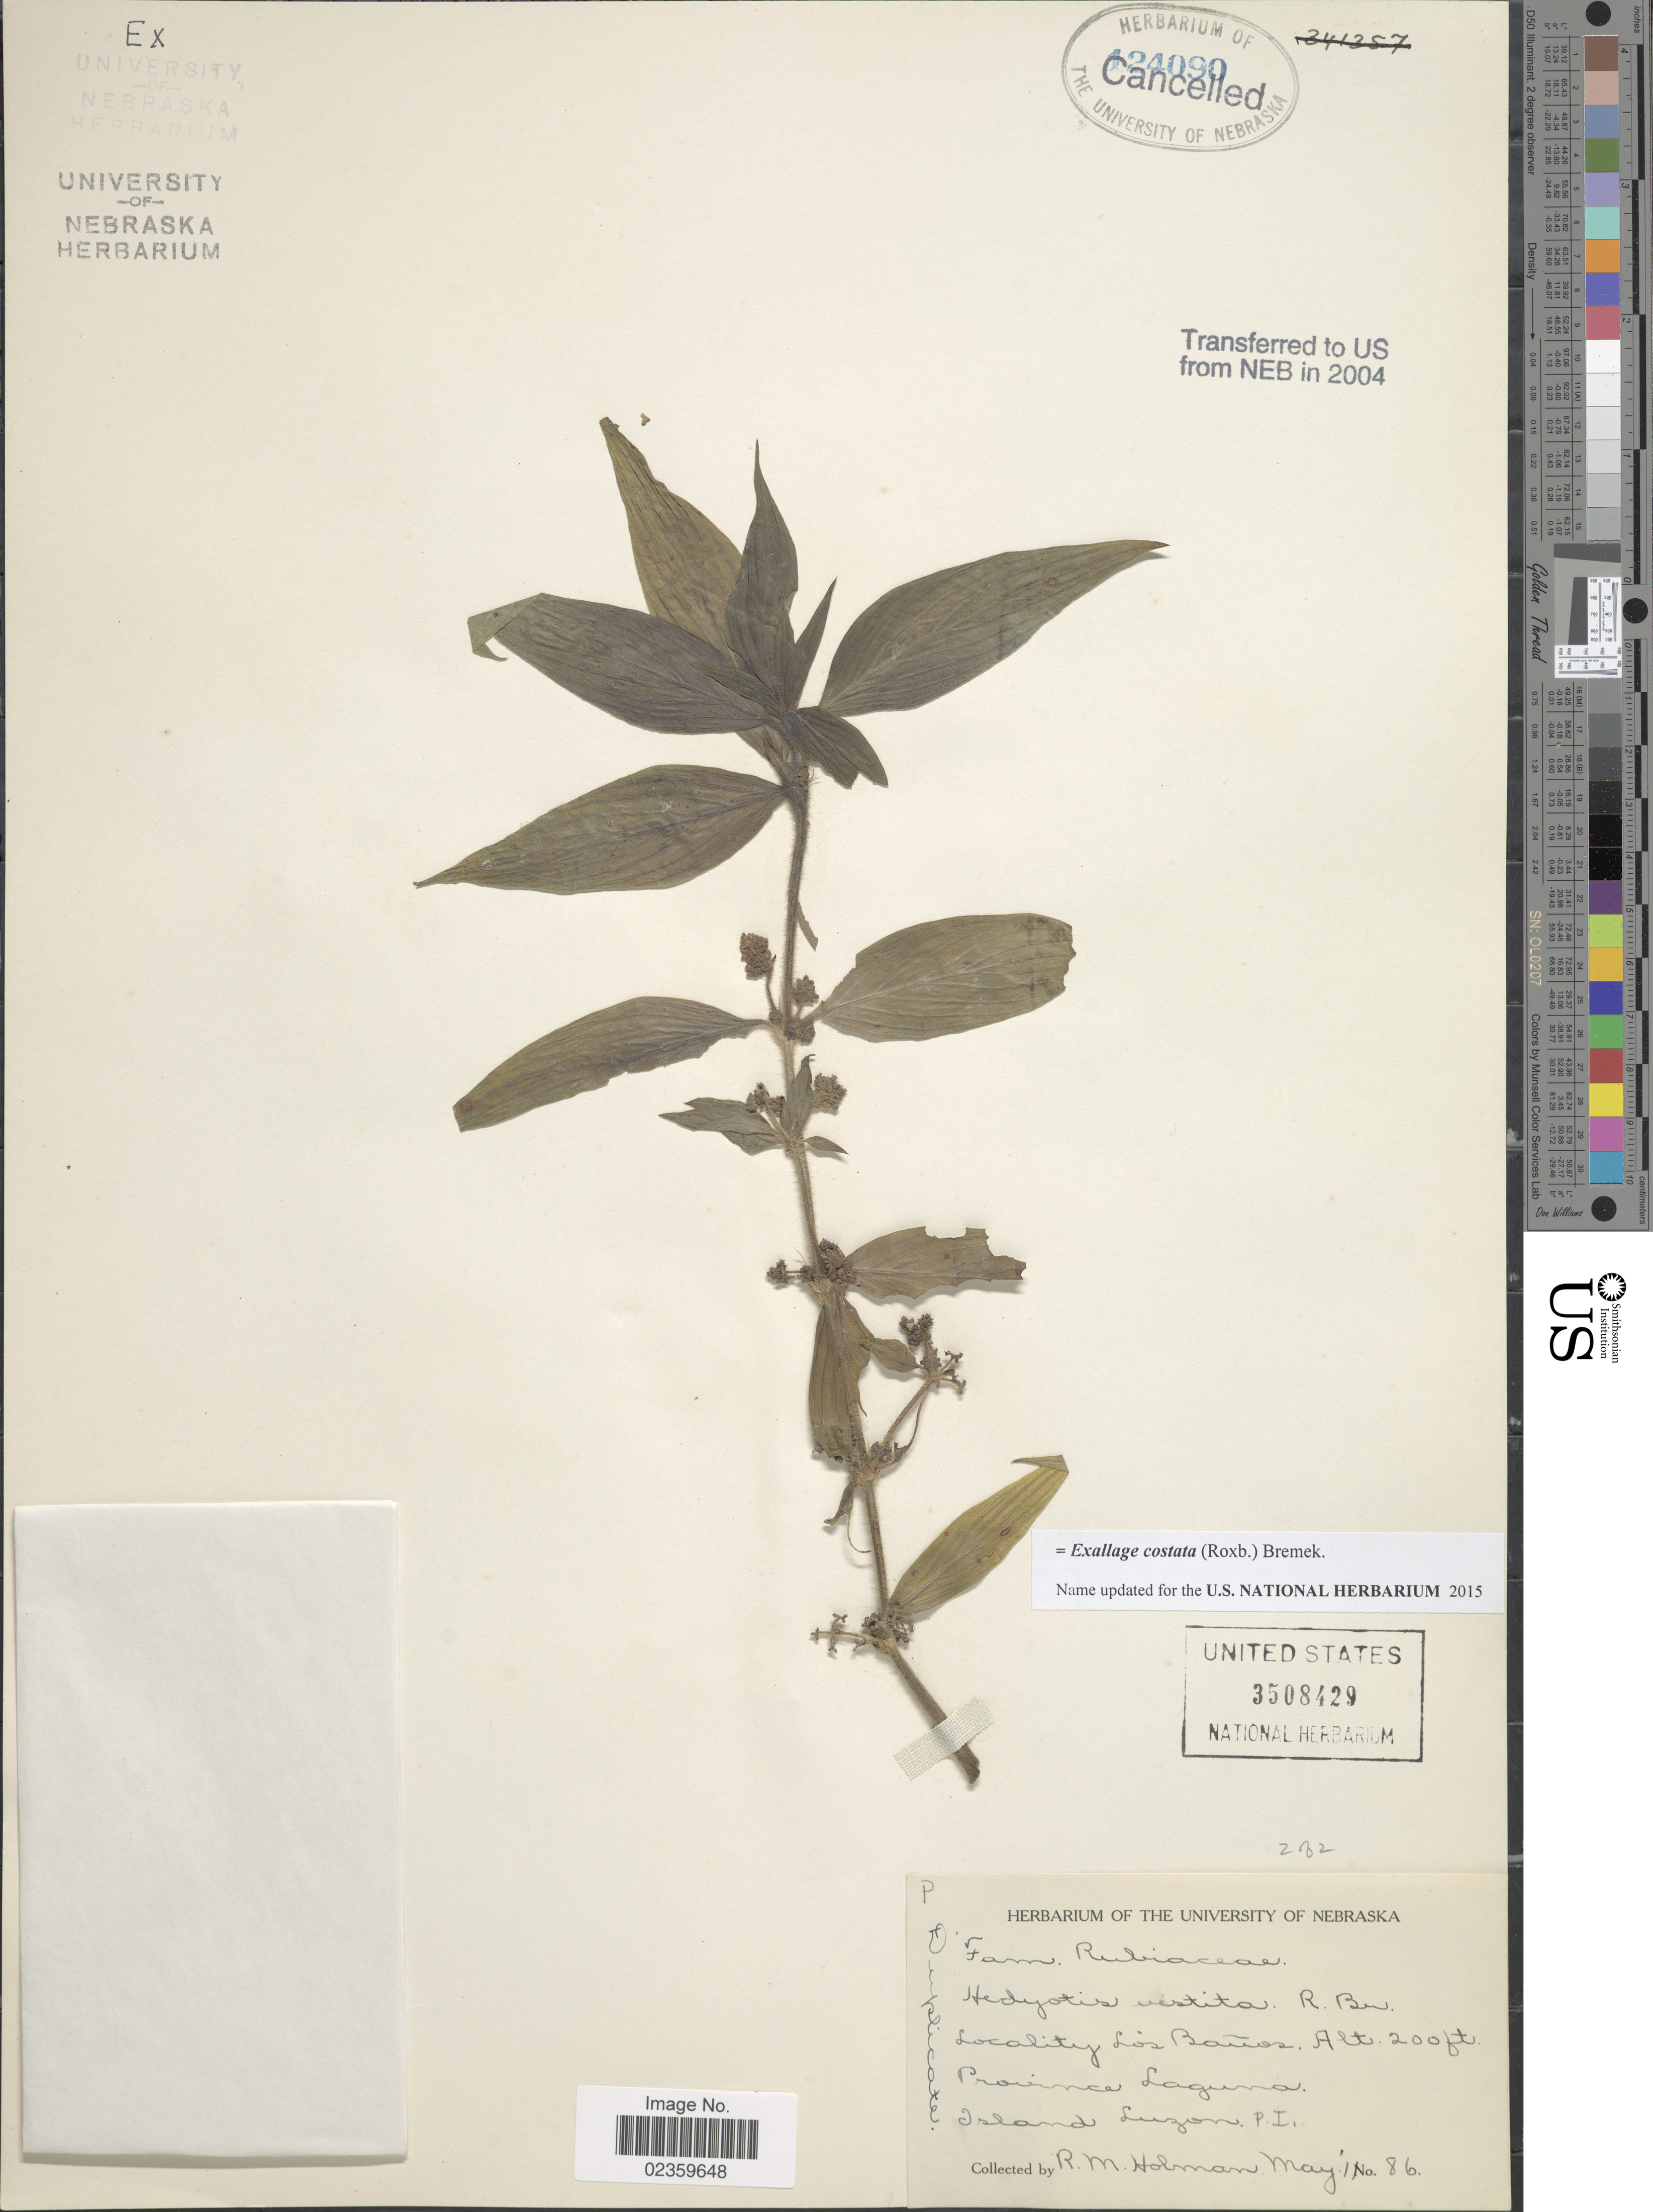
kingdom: Plantae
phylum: Tracheophyta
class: Magnoliopsida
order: Gentianales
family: Rubiaceae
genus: Exallage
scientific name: Exallage costata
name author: (Roxb.) Bremek.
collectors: R. Holman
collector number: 86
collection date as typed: Transcribed d/m/y: /5/11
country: Philippines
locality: Los Baños. Province Laguna. Island Luzon, P.I.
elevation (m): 61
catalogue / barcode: US 3508429